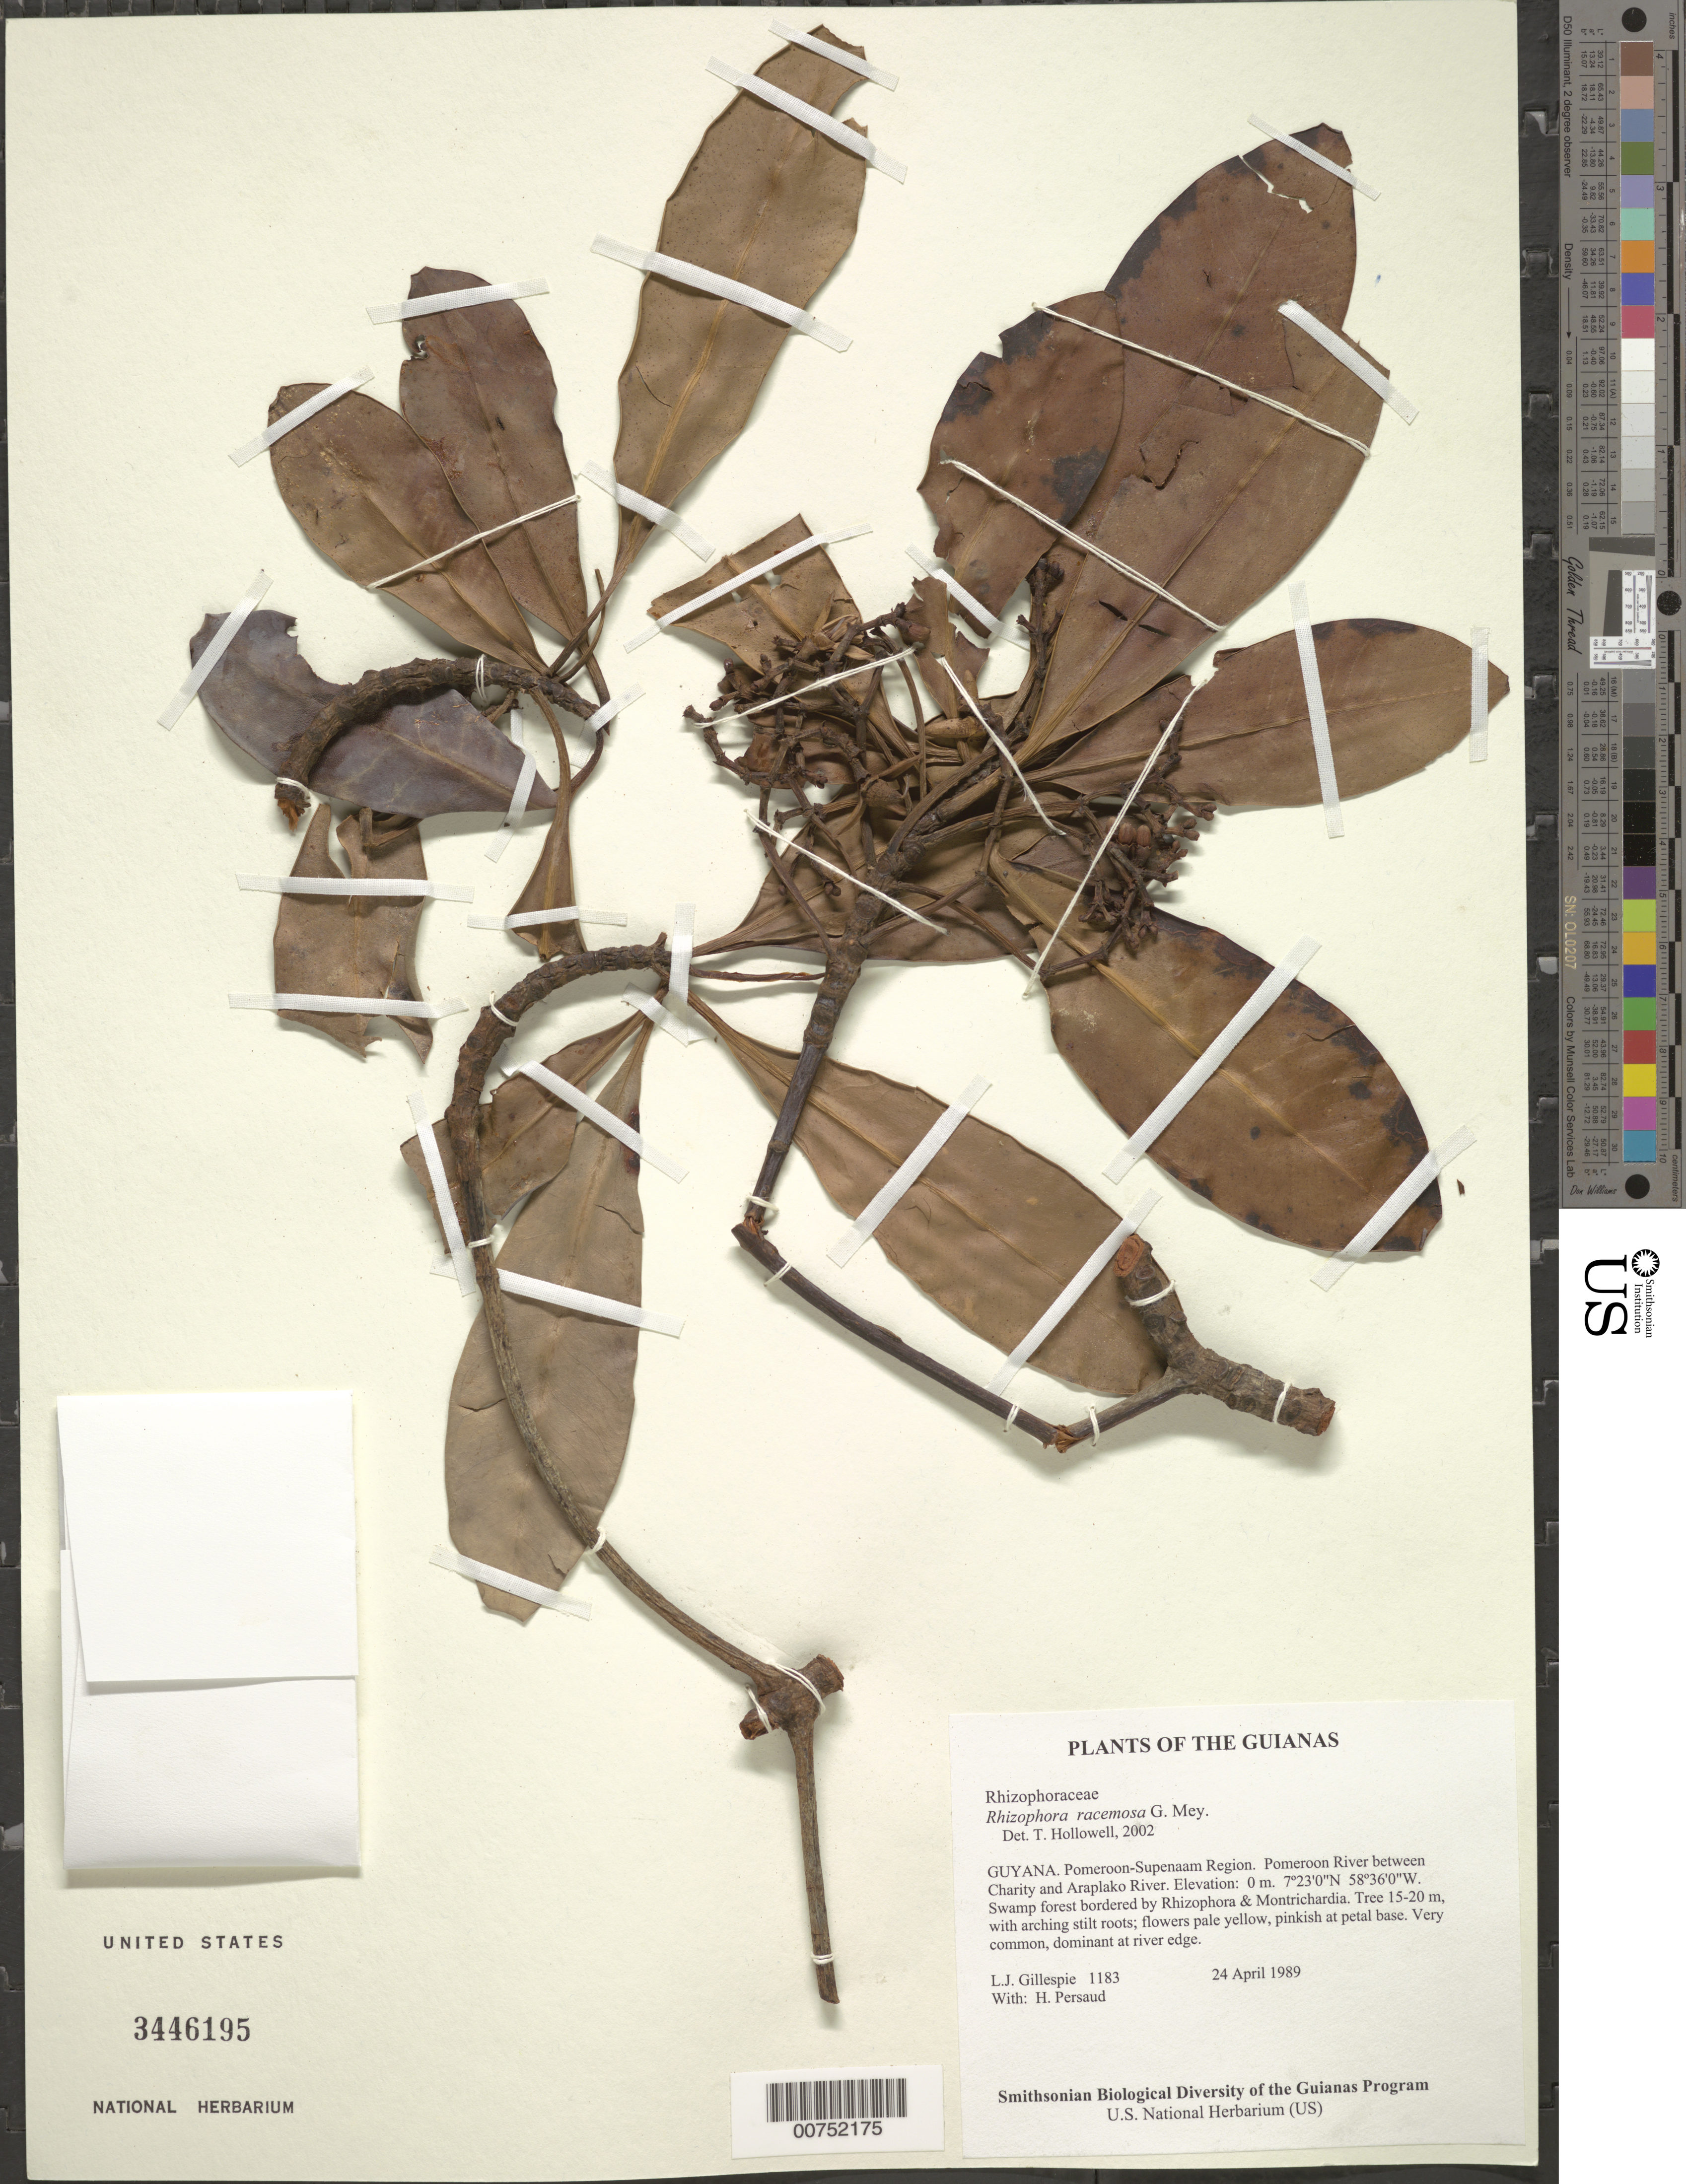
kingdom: Plantae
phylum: Tracheophyta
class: Magnoliopsida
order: Malpighiales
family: Rhizophoraceae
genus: Rhizophora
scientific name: Rhizophora racemosa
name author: G. Mey.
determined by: Hollowell, T. H., (BOT), Smithsonian Institution - National Museum of Natural History (UNITED STATES)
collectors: L. J. Gillespie & H. Persaud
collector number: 1183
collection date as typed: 24 April 1989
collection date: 1989-04-24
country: Guyana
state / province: Pomeroon-Supenaam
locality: Pomeroon River between Charity and Araplako River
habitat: Swamp forest bordered by Rhizophora & Montrichardia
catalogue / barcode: US 3446195